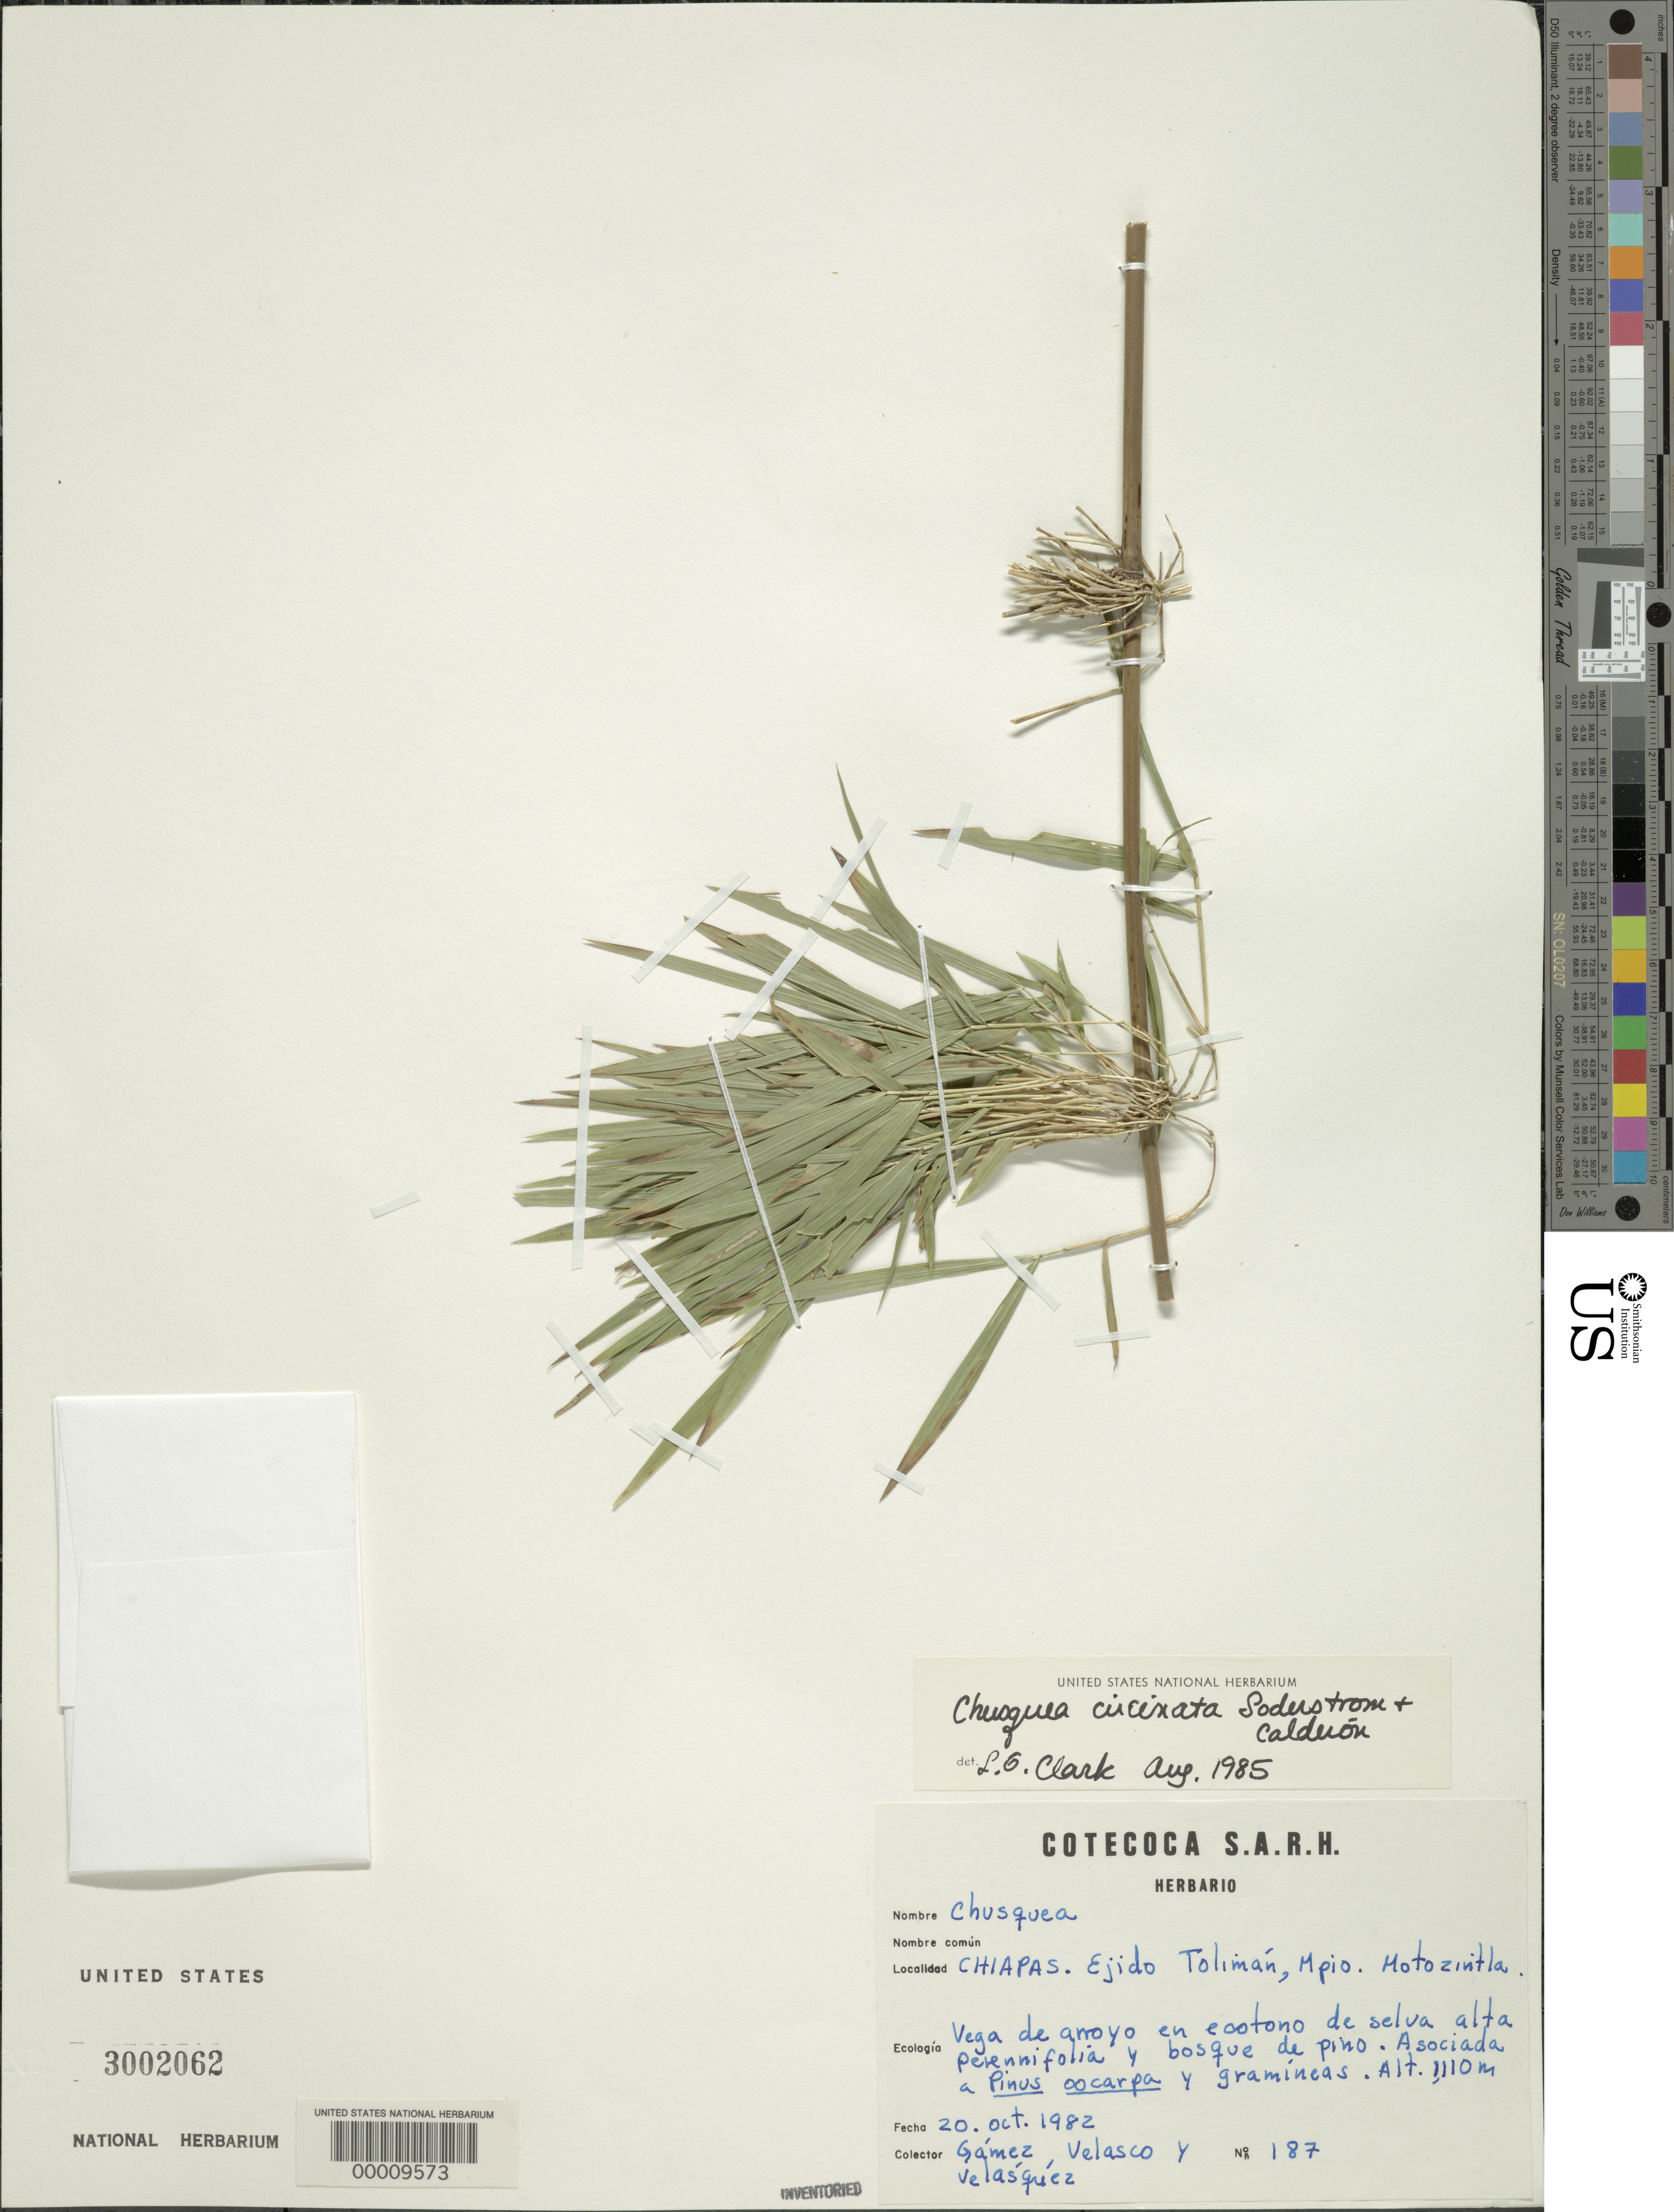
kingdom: Plantae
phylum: Tracheophyta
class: Liliopsida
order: Poales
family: Poaceae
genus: Chusquea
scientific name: Chusquea circinata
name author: Soderstr. & C. E. Calderón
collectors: -. Gamez, -. Velasco & -. Velasquez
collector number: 187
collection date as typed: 20 Oct 1982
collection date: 1982-10-20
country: Mexico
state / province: Chiapas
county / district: Motozintla de Mendoza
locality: Ejido Toliman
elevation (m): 1110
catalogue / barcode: US 3002062